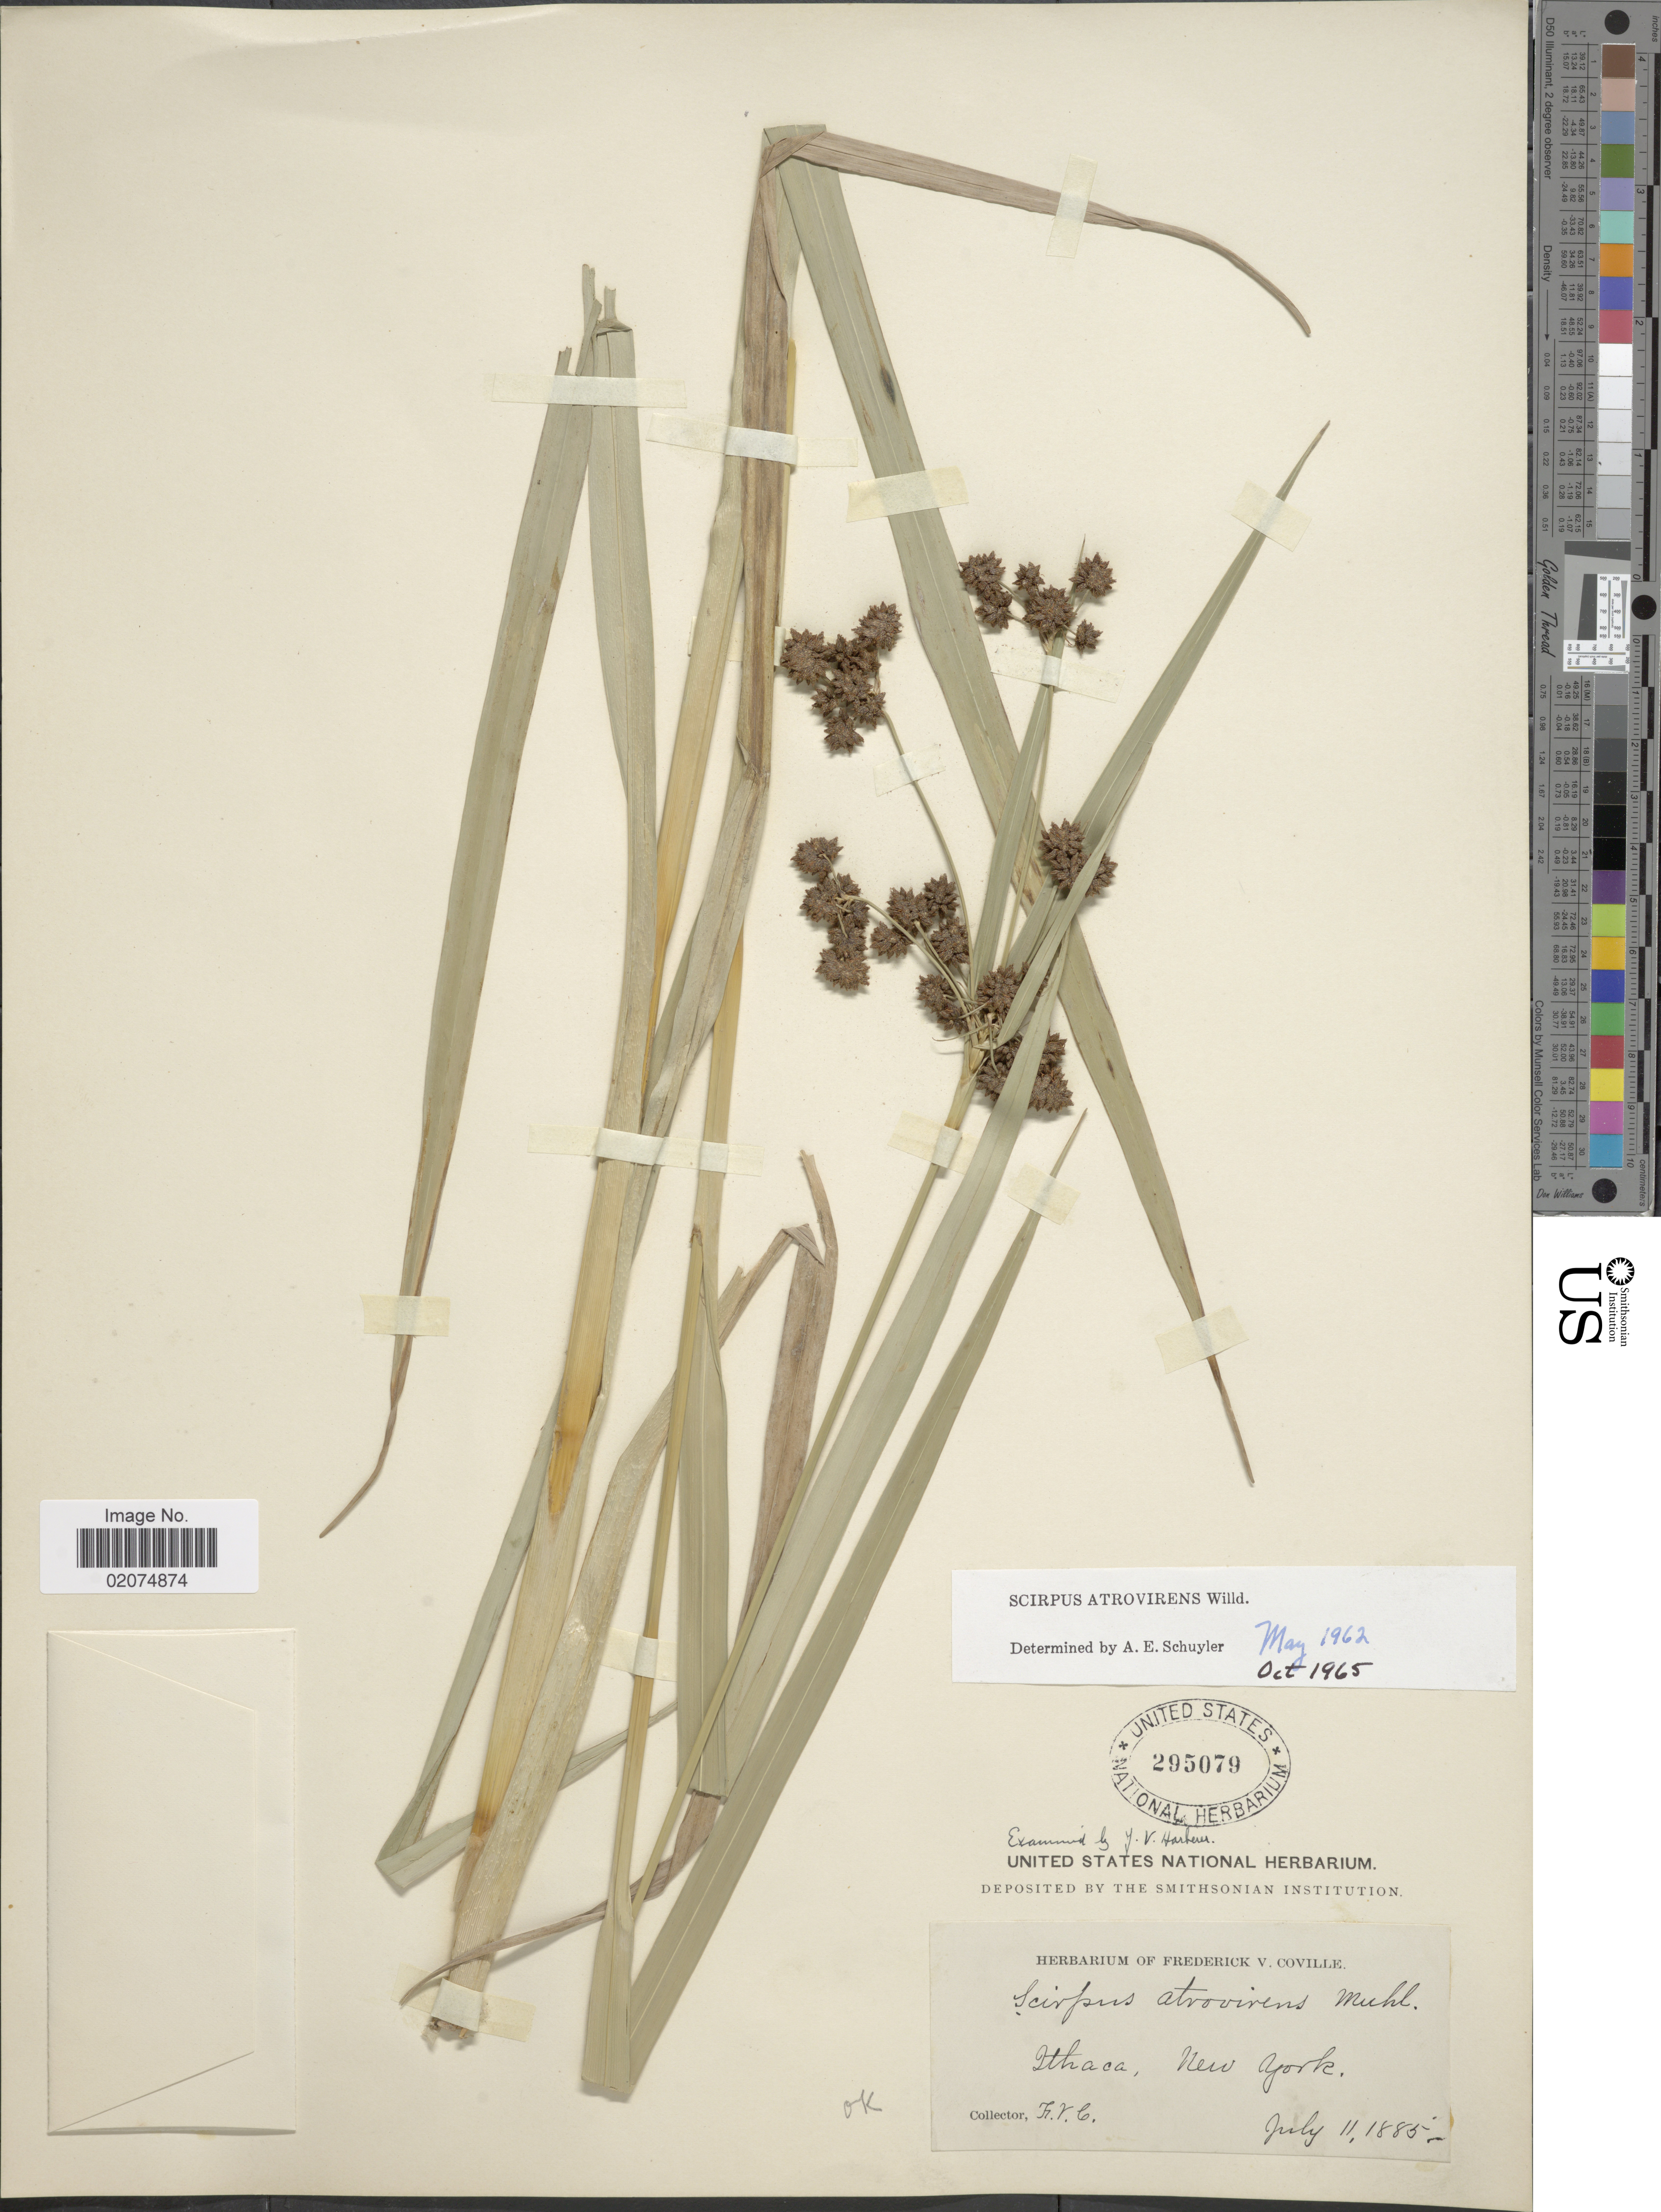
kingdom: Plantae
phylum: Tracheophyta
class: Liliopsida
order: Poales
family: Cyperaceae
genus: Scirpus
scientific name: Scirpus atrovirens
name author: Willd.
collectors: F. V. Coville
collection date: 1885-07-11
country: United States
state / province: New York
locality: Ithaca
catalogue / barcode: US 295079